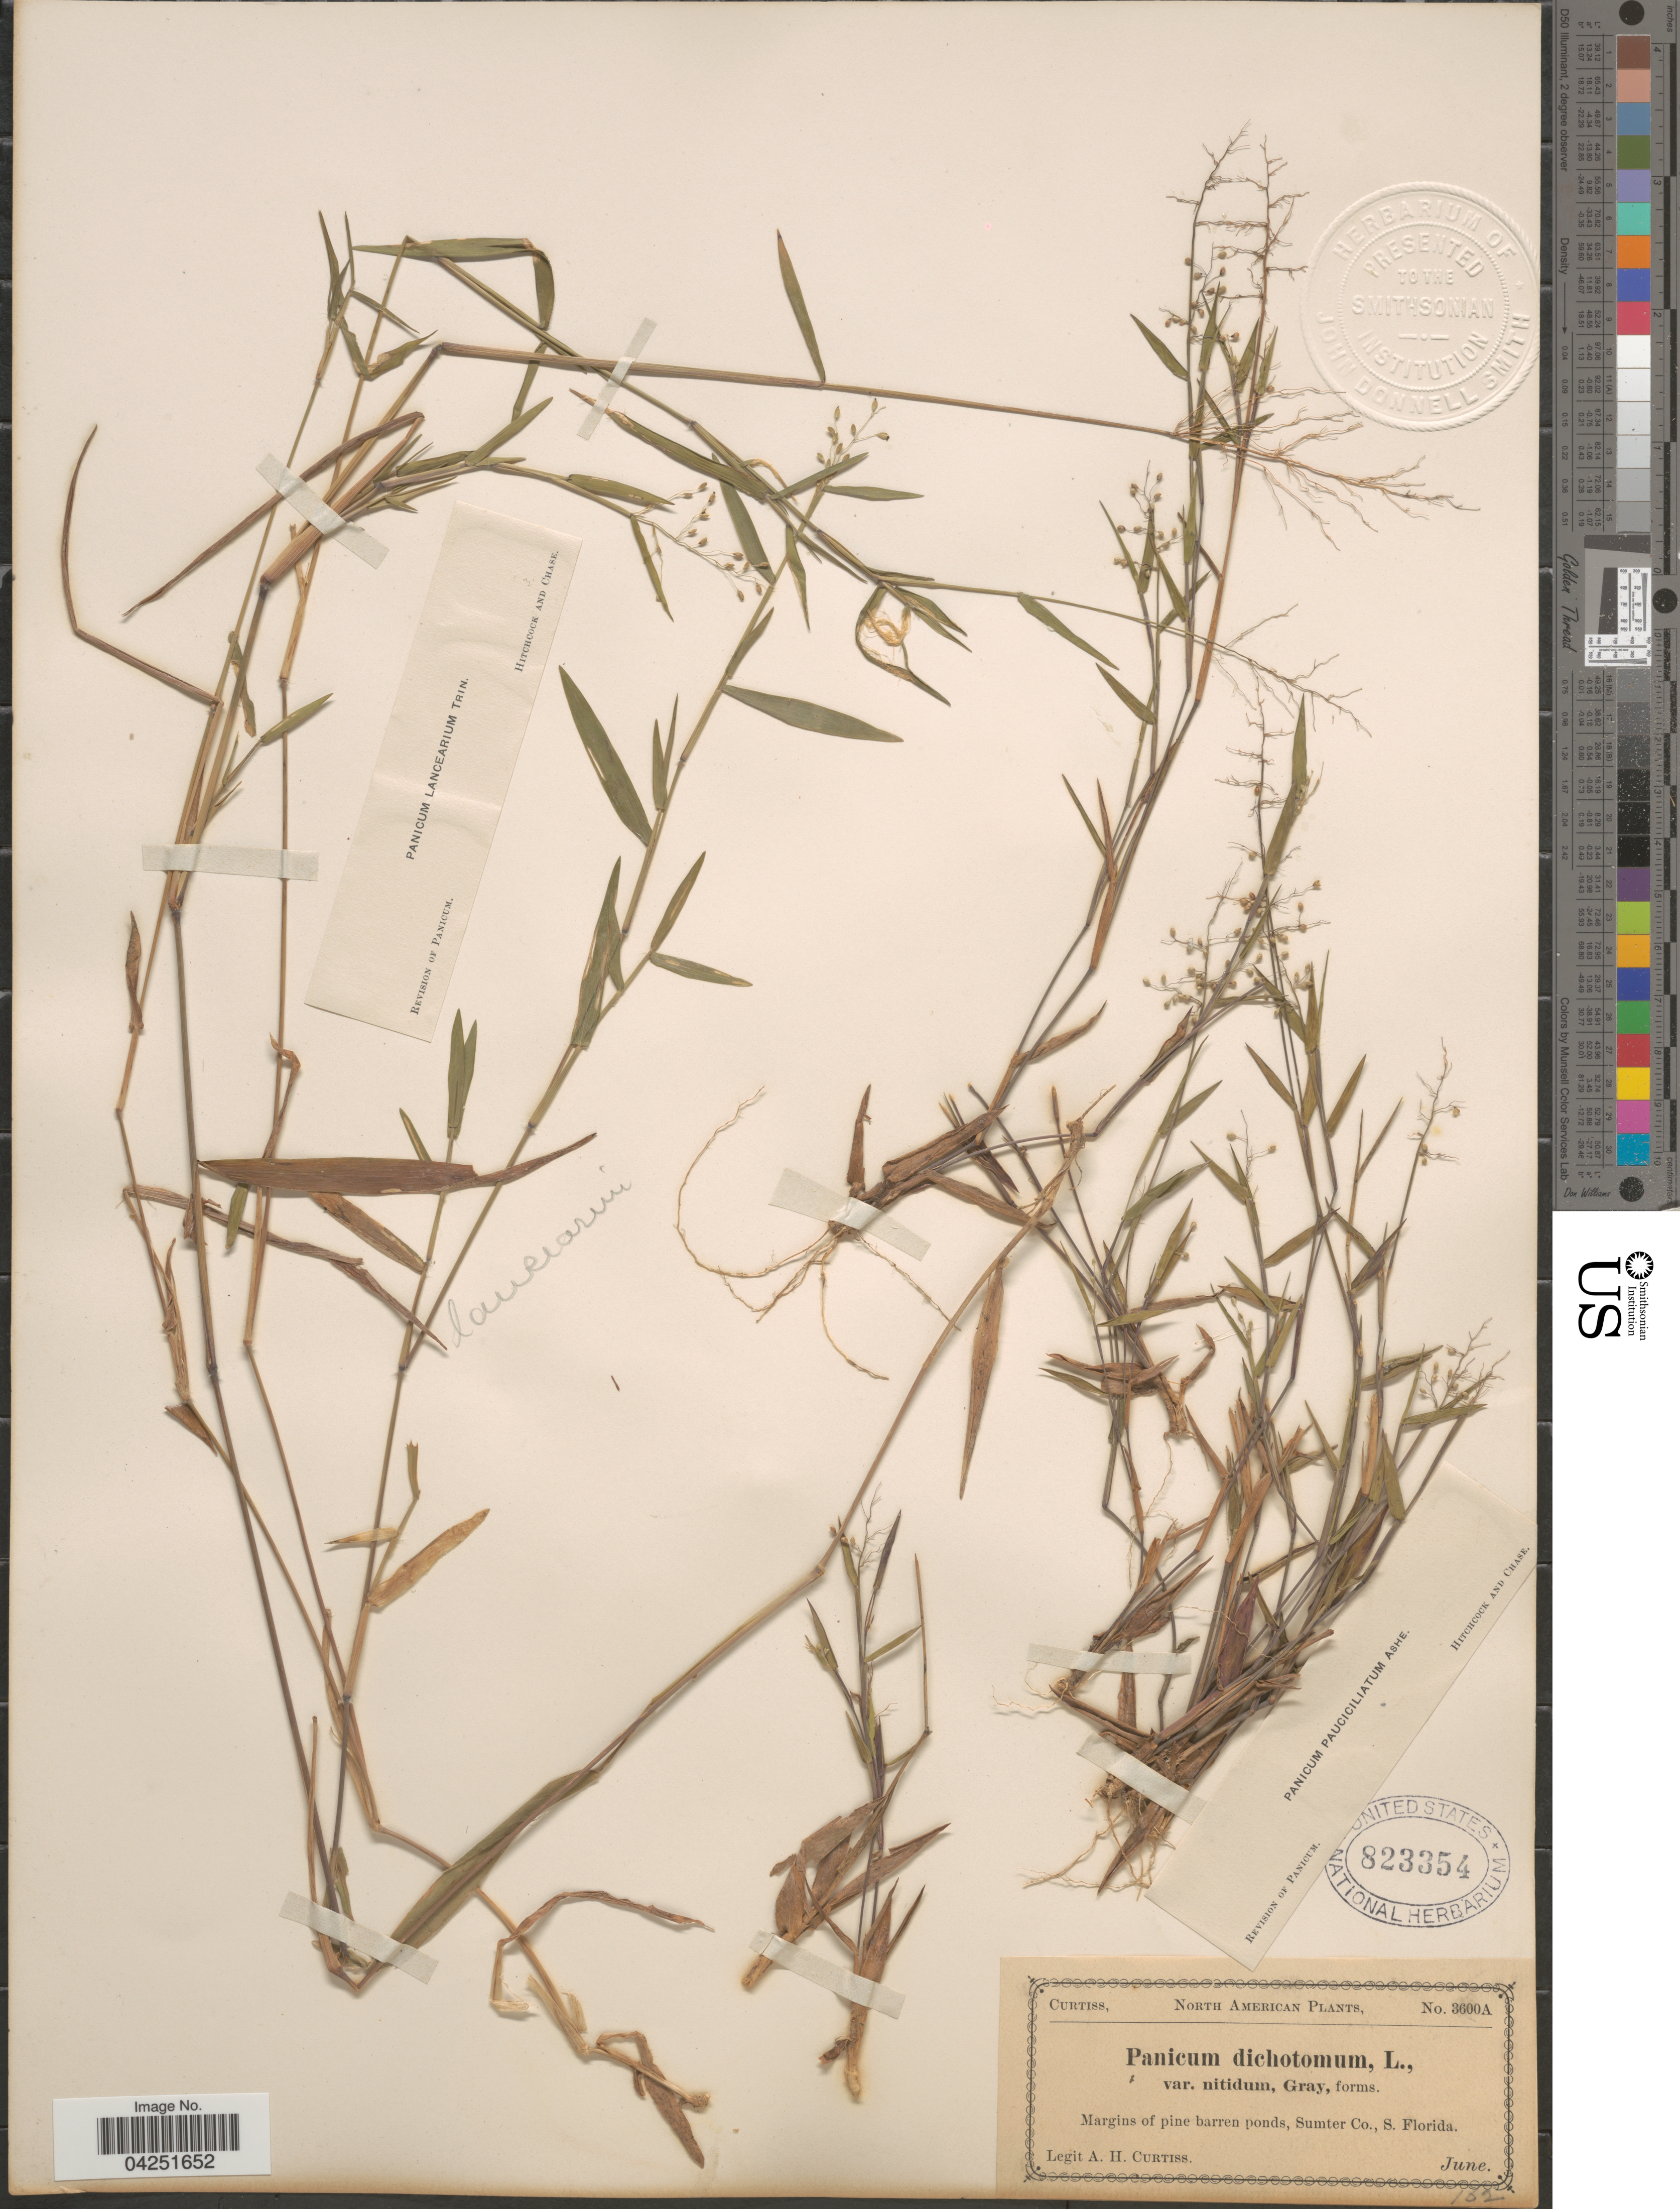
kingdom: Plantae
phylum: Tracheophyta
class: Liliopsida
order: Poales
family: Poaceae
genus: Dichanthelium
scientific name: Dichanthelium acuminatum var. acuminatum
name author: (Sw.) Gould & C.A. Clark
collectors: A. H. Curtiss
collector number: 3600A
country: United States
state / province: Florida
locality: Margins of pine barrens ponds, Sumter Co., S. Florida.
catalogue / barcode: US 823354